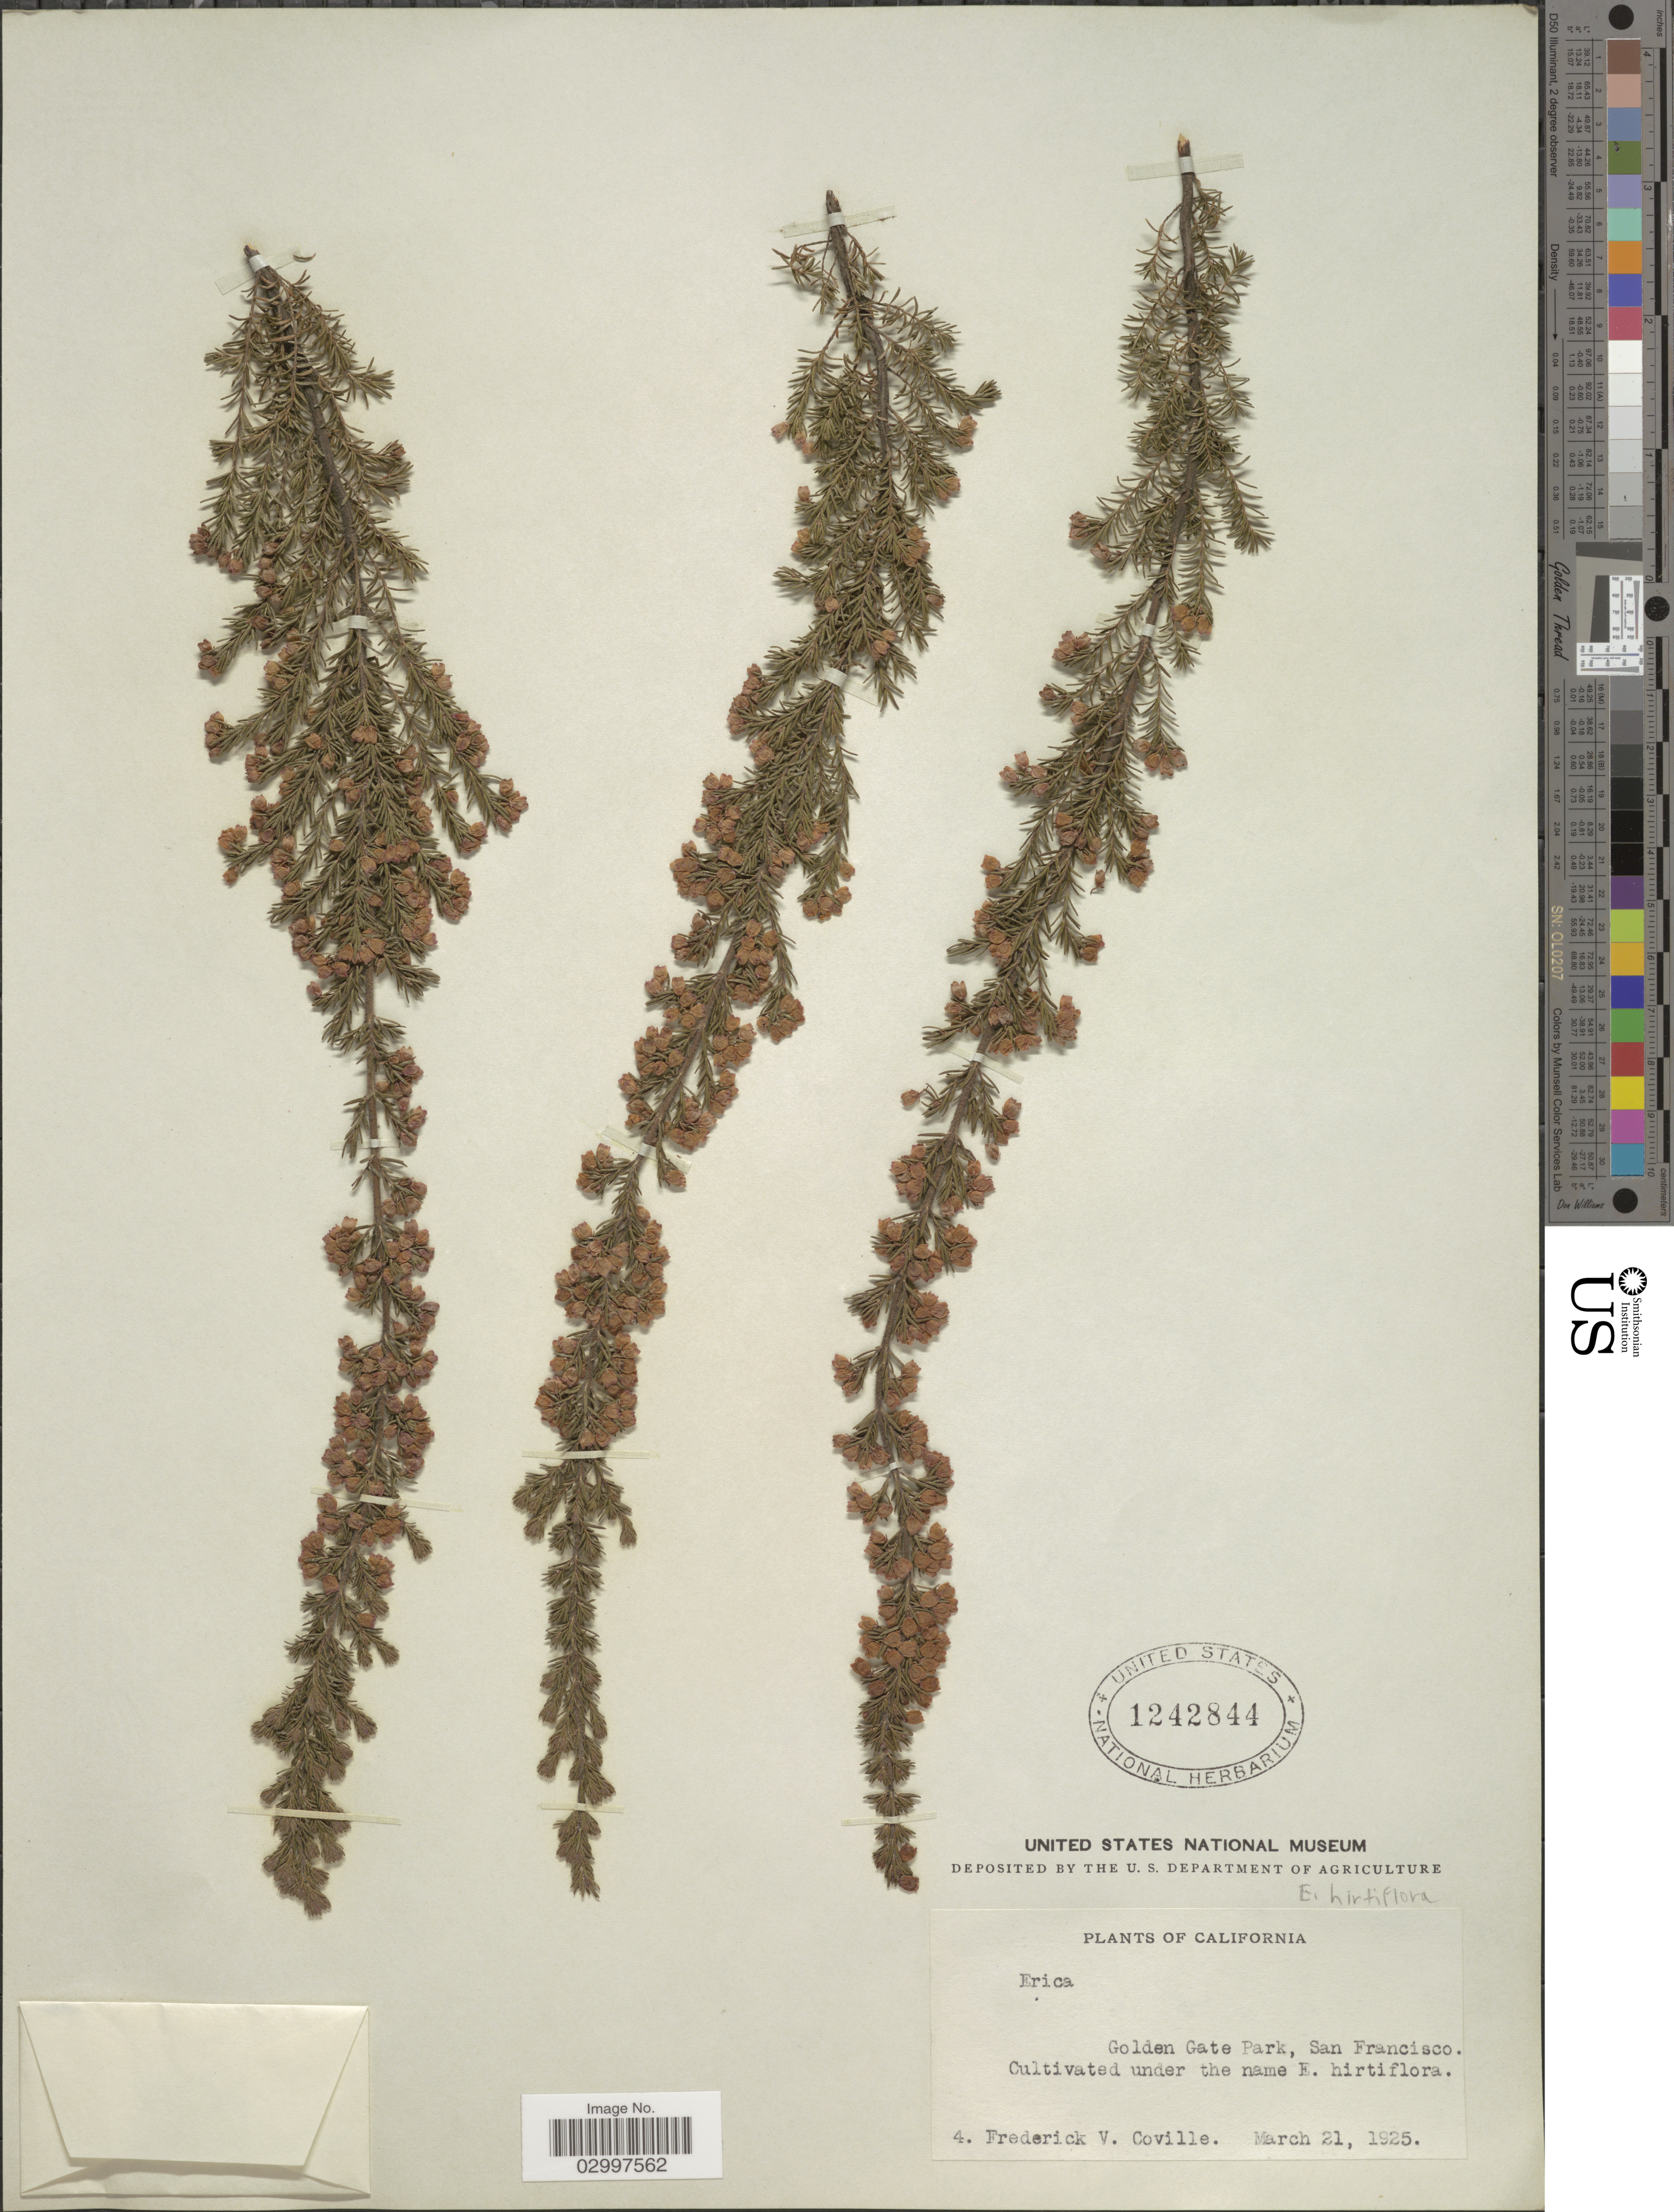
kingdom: Plantae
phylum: Tracheophyta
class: Magnoliopsida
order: Ericales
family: Ericaceae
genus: Erica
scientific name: Erica hirtiflora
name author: Curtis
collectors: F. V. Coville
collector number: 4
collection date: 1925-03-21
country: United States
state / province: California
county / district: San Francisco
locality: Golden Gate Park, San Francisco.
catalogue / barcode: US 1242844